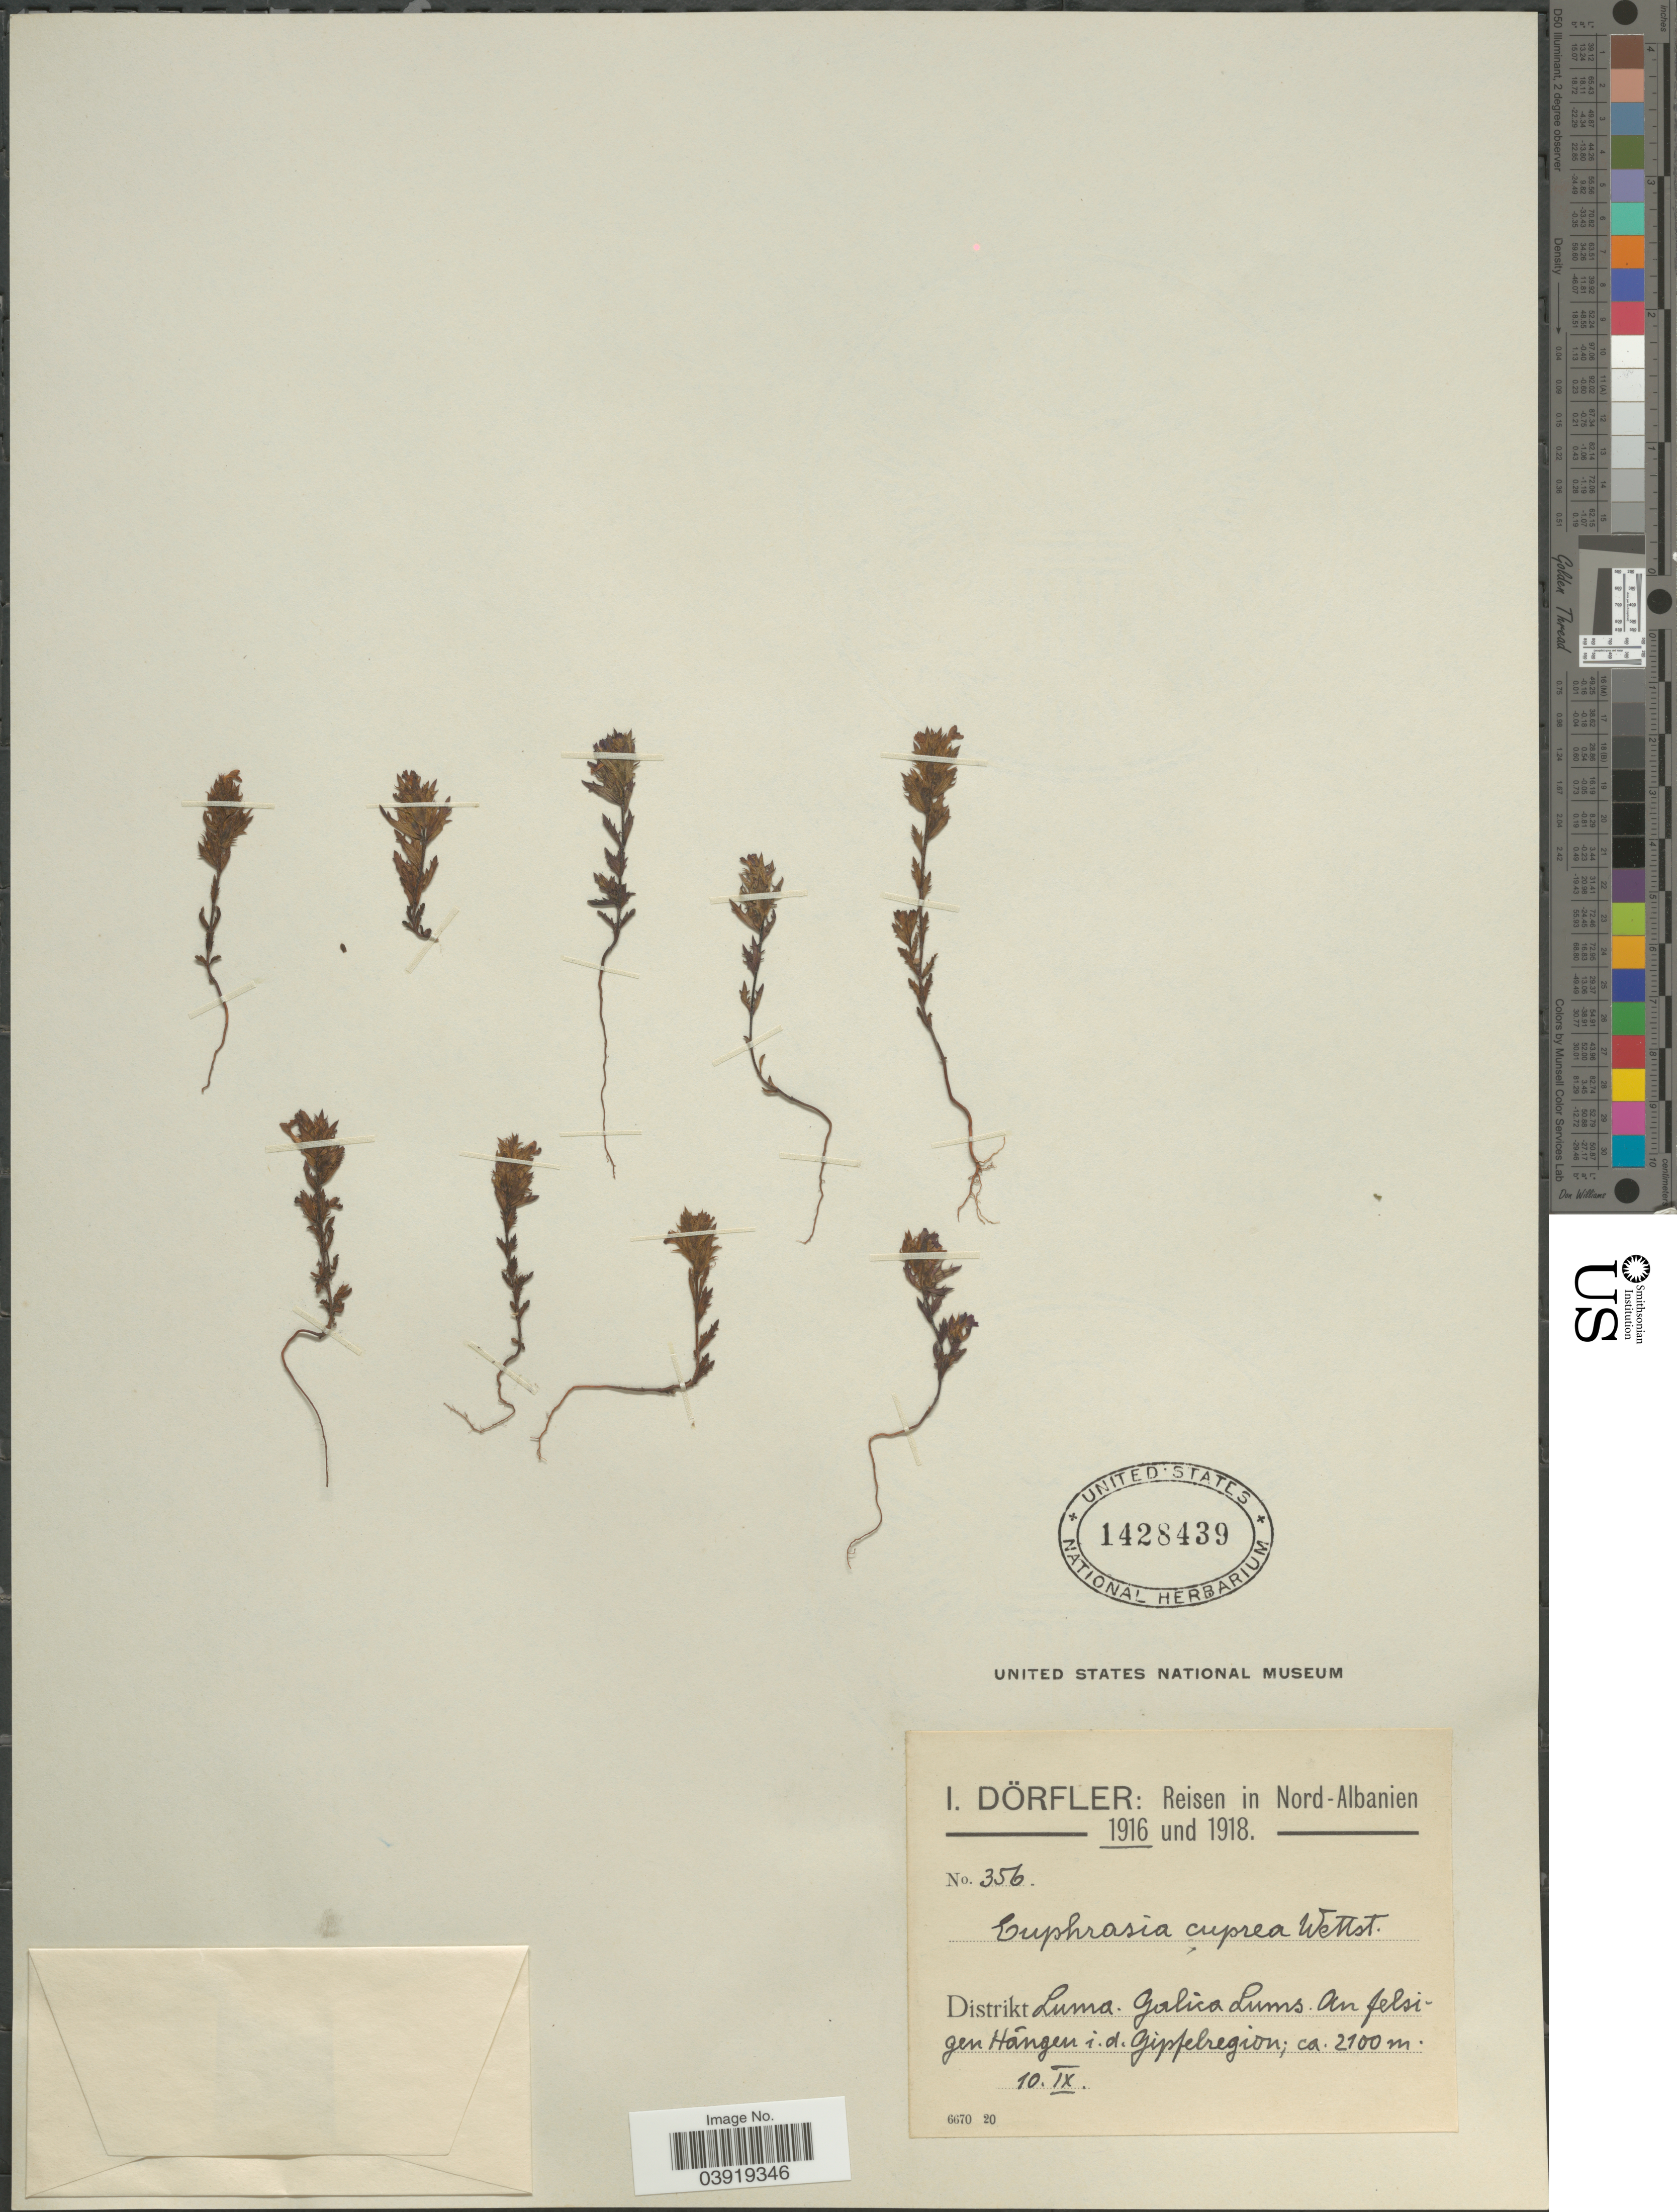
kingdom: Plantae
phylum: Tracheophyta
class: Magnoliopsida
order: Lamiales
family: Orobanchaceae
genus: Euphrasia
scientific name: Euphrasia cuprea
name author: Jord.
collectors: I. Dörfler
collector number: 356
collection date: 1916-09-10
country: Albania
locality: Nord-Albanien. Distrikt Luma. Galica Lums. An felsigen Hangen i.d. Gipfelregion.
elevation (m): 2100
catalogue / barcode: US 1428439